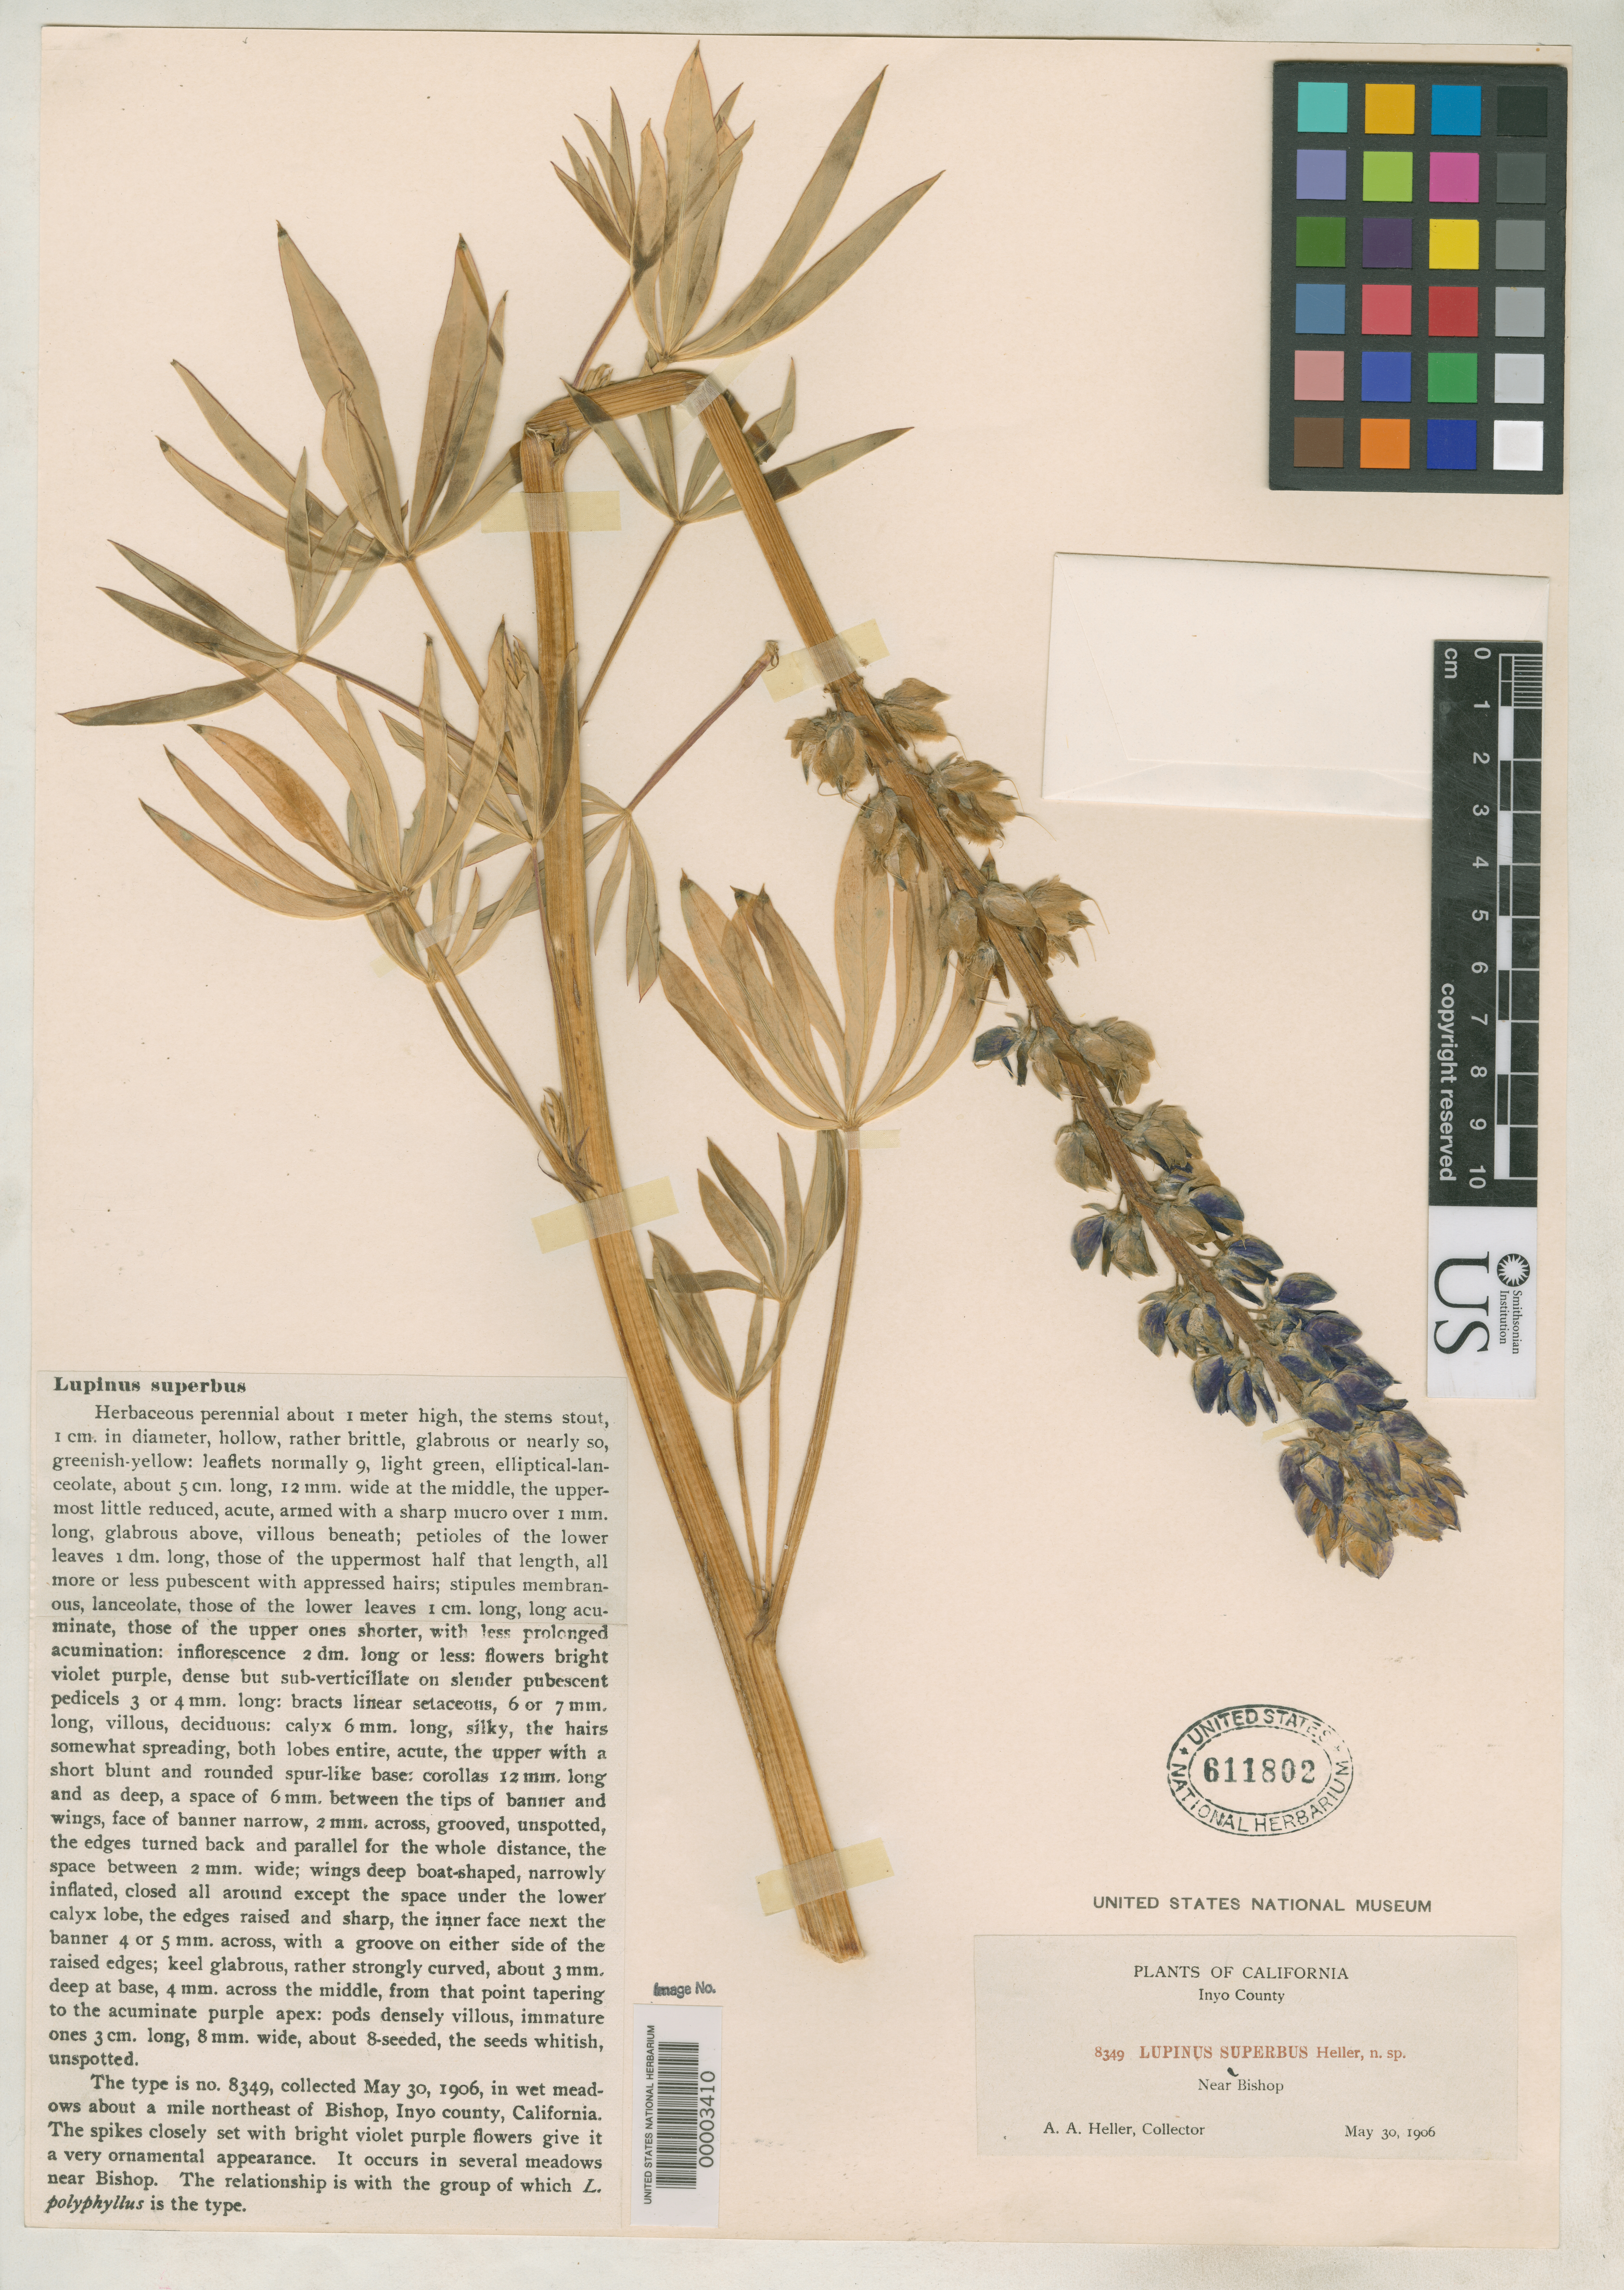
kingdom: Plantae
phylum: Tracheophyta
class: Magnoliopsida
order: Fabales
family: Fabaceae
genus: Lupinus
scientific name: Lupinus superbus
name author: A. Heller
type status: Isotype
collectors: A. A. Heller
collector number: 8349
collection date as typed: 30 May 1906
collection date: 1906-05-30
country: United States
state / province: California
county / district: Inyo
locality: NE of Bishop.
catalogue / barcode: US 611802